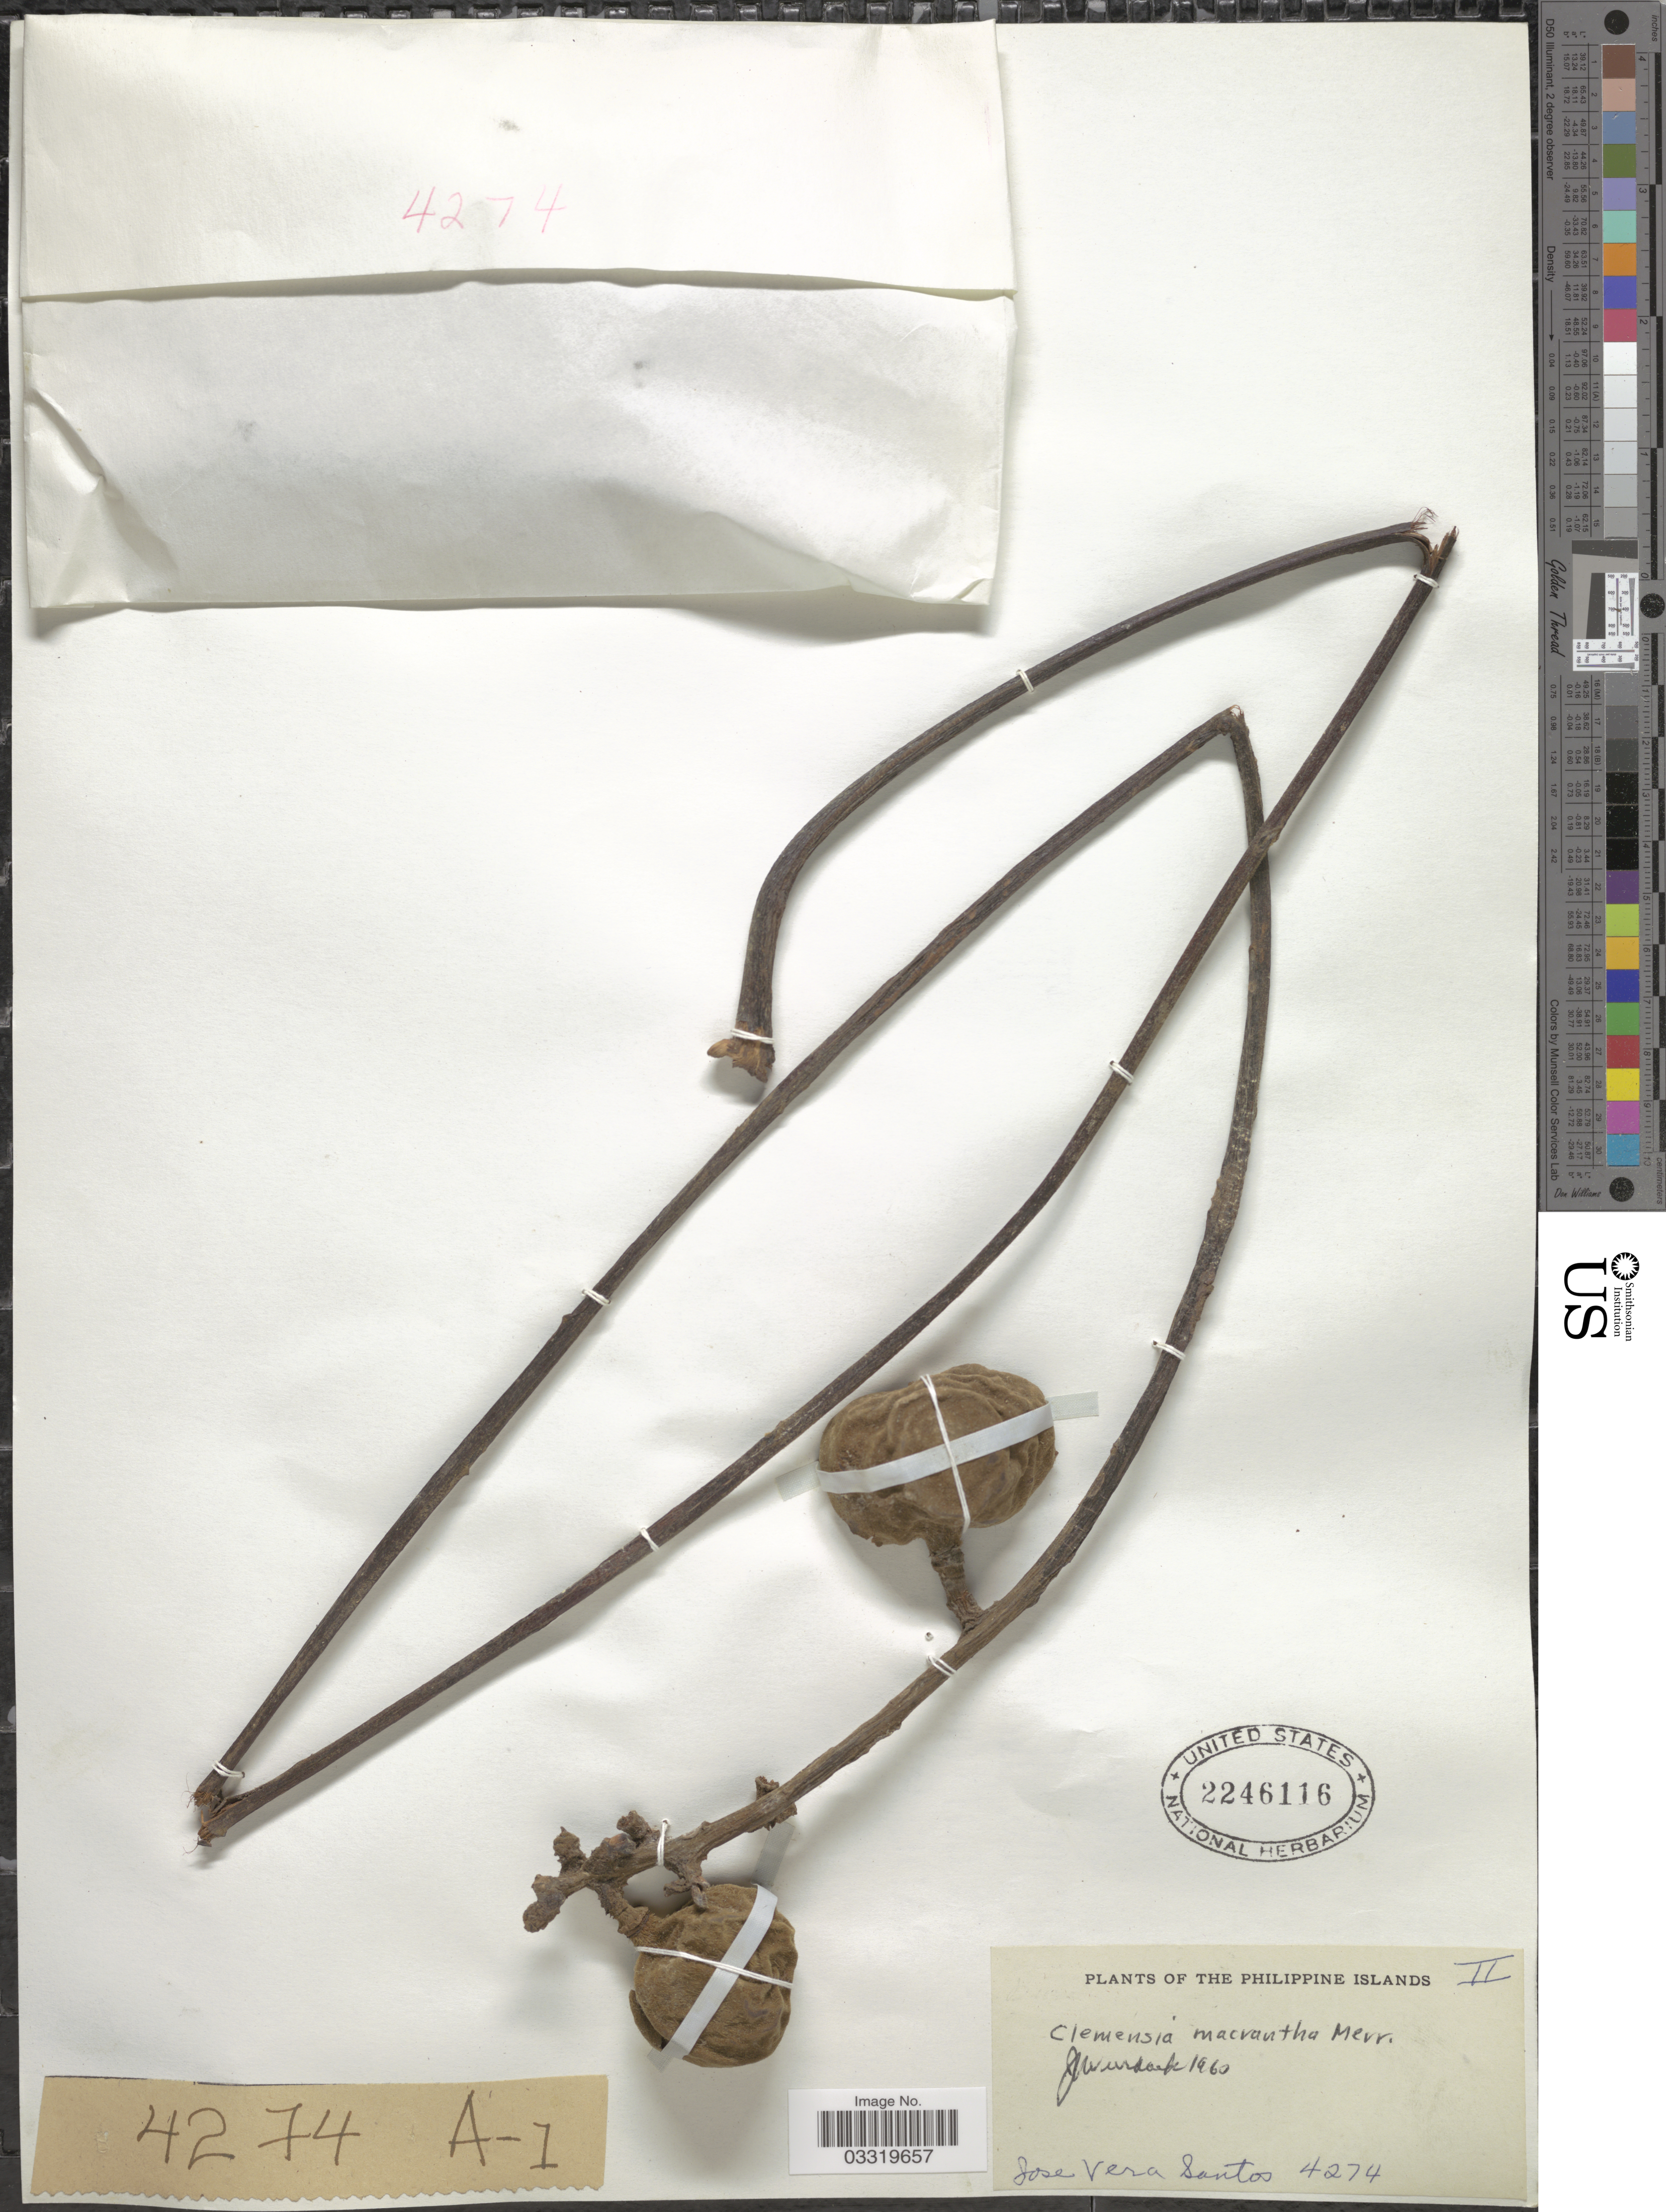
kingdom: Plantae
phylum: Tracheophyta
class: Magnoliopsida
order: Sapindales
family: Meliaceae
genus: Chisocheton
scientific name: Chisocheton macranthus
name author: (Merr.) Airy Shaw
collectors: J. V. Santos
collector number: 4274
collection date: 1960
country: Philippines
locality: The Philippine Islands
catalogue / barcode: US 2246116